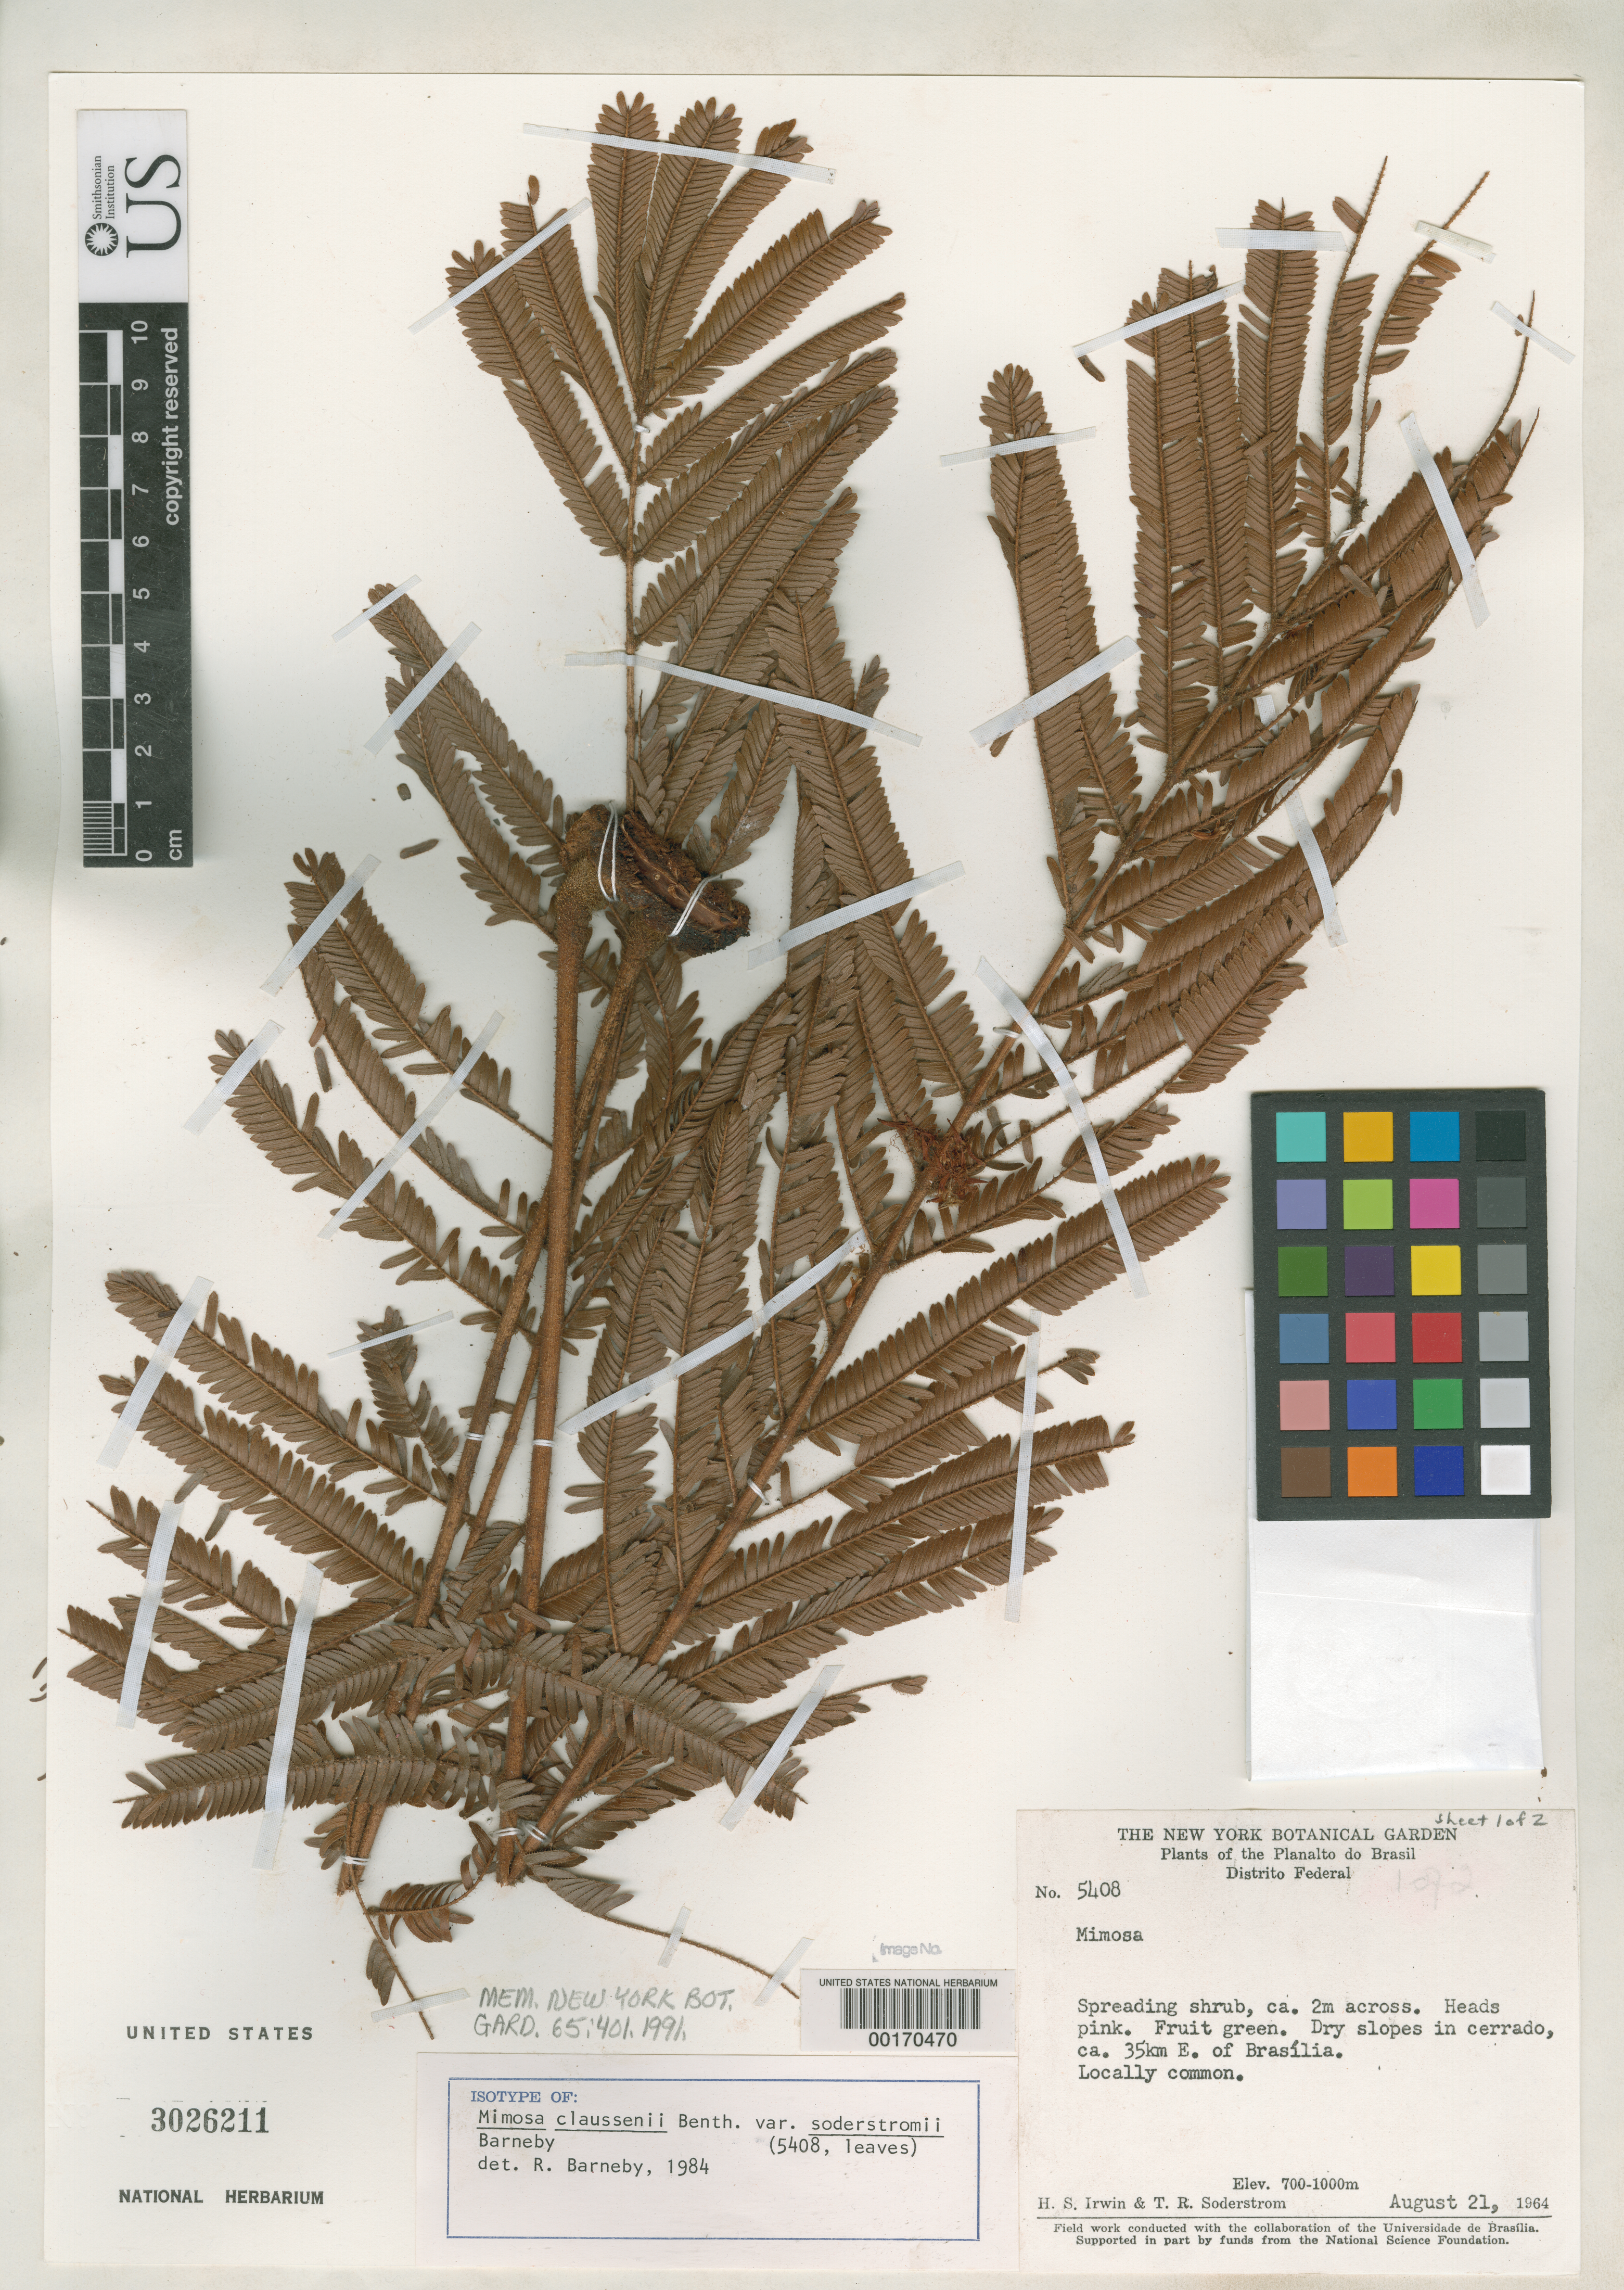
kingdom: Plantae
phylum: Tracheophyta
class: Magnoliopsida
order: Fabales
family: Fabaceae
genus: Mimosa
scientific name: Mimosa claussenii var. soderstromii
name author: Barneby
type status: Isotype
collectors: H. Irwin & T. R. Soderstrom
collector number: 5408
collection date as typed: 21 Aug 1964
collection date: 1964-08-21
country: Brazil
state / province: Distrito Federal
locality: Cerrado, ca. 35 km E of Brasilia.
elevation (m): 700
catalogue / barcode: US 3026211